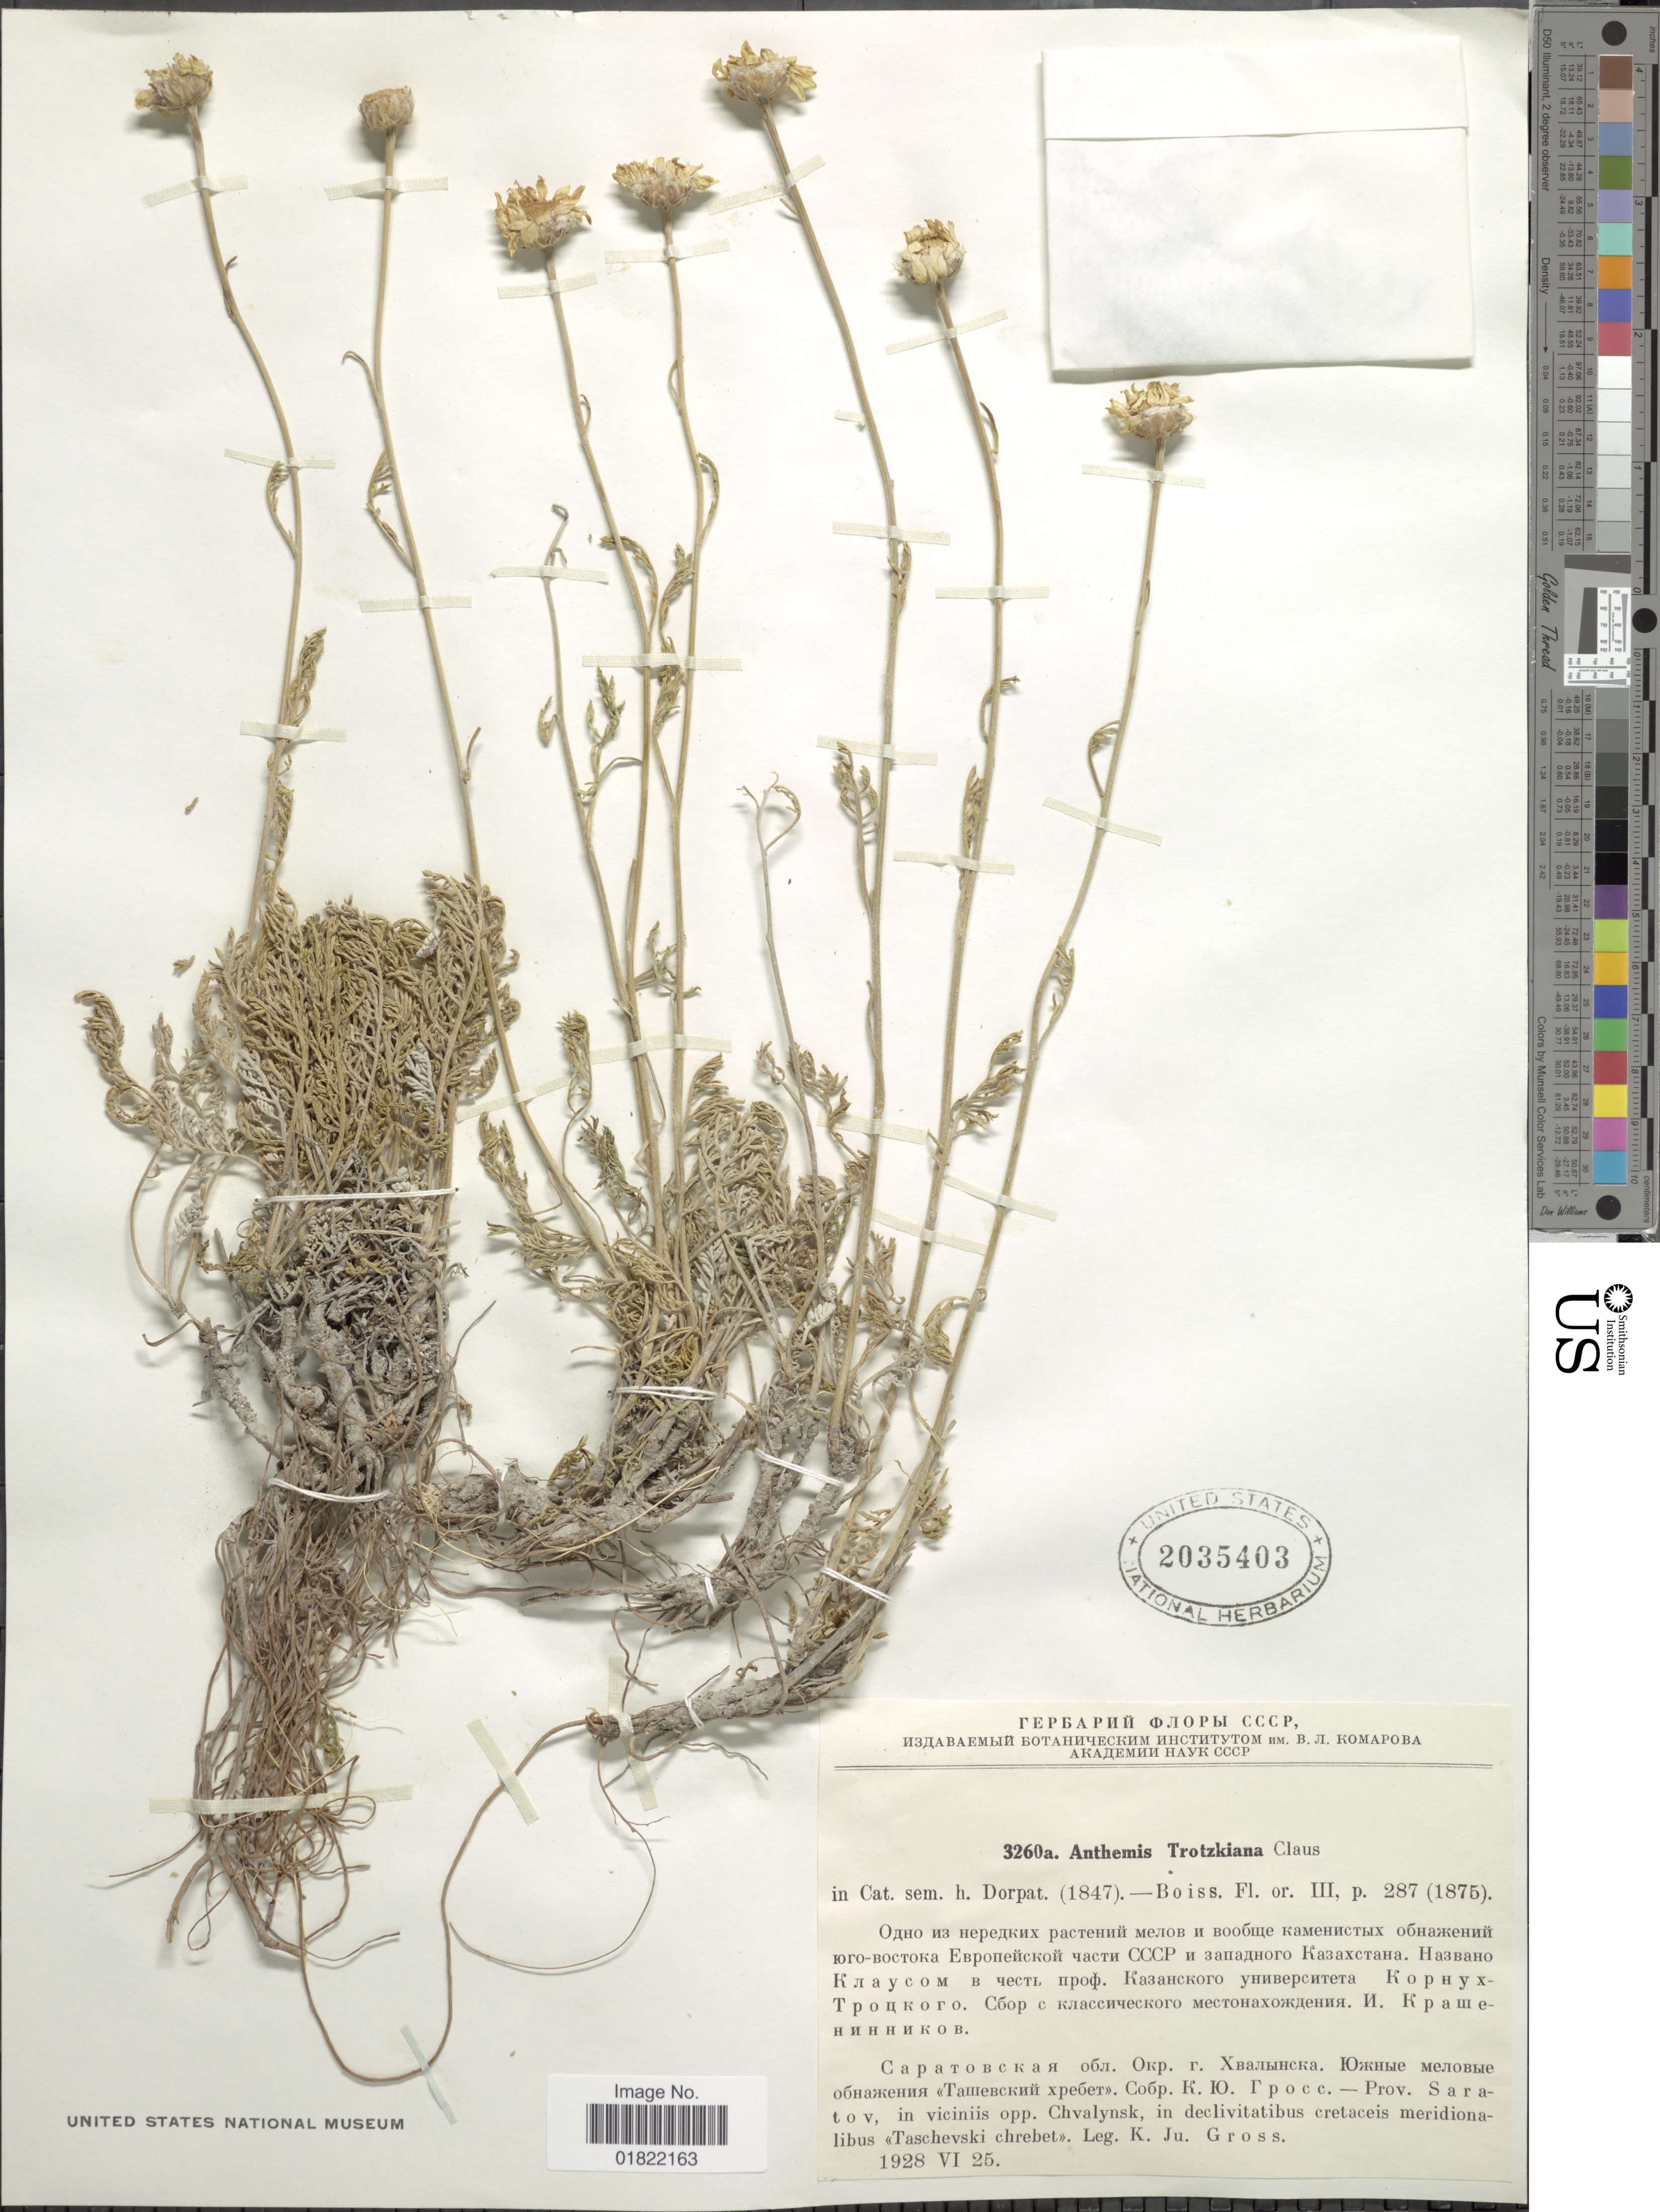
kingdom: Plantae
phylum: Tracheophyta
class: Magnoliopsida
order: Asterales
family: Asteraceae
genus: Anthemis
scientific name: Anthemis trotzkiana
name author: Claus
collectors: K. Gross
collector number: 3260a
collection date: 1928-06-25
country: Russian Federation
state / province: Saratov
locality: In viciniis opp. Chvalynsk, in declivtatibus cretaceis meridionalibus <<Taschevski chrebet>>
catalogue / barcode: US 2035403